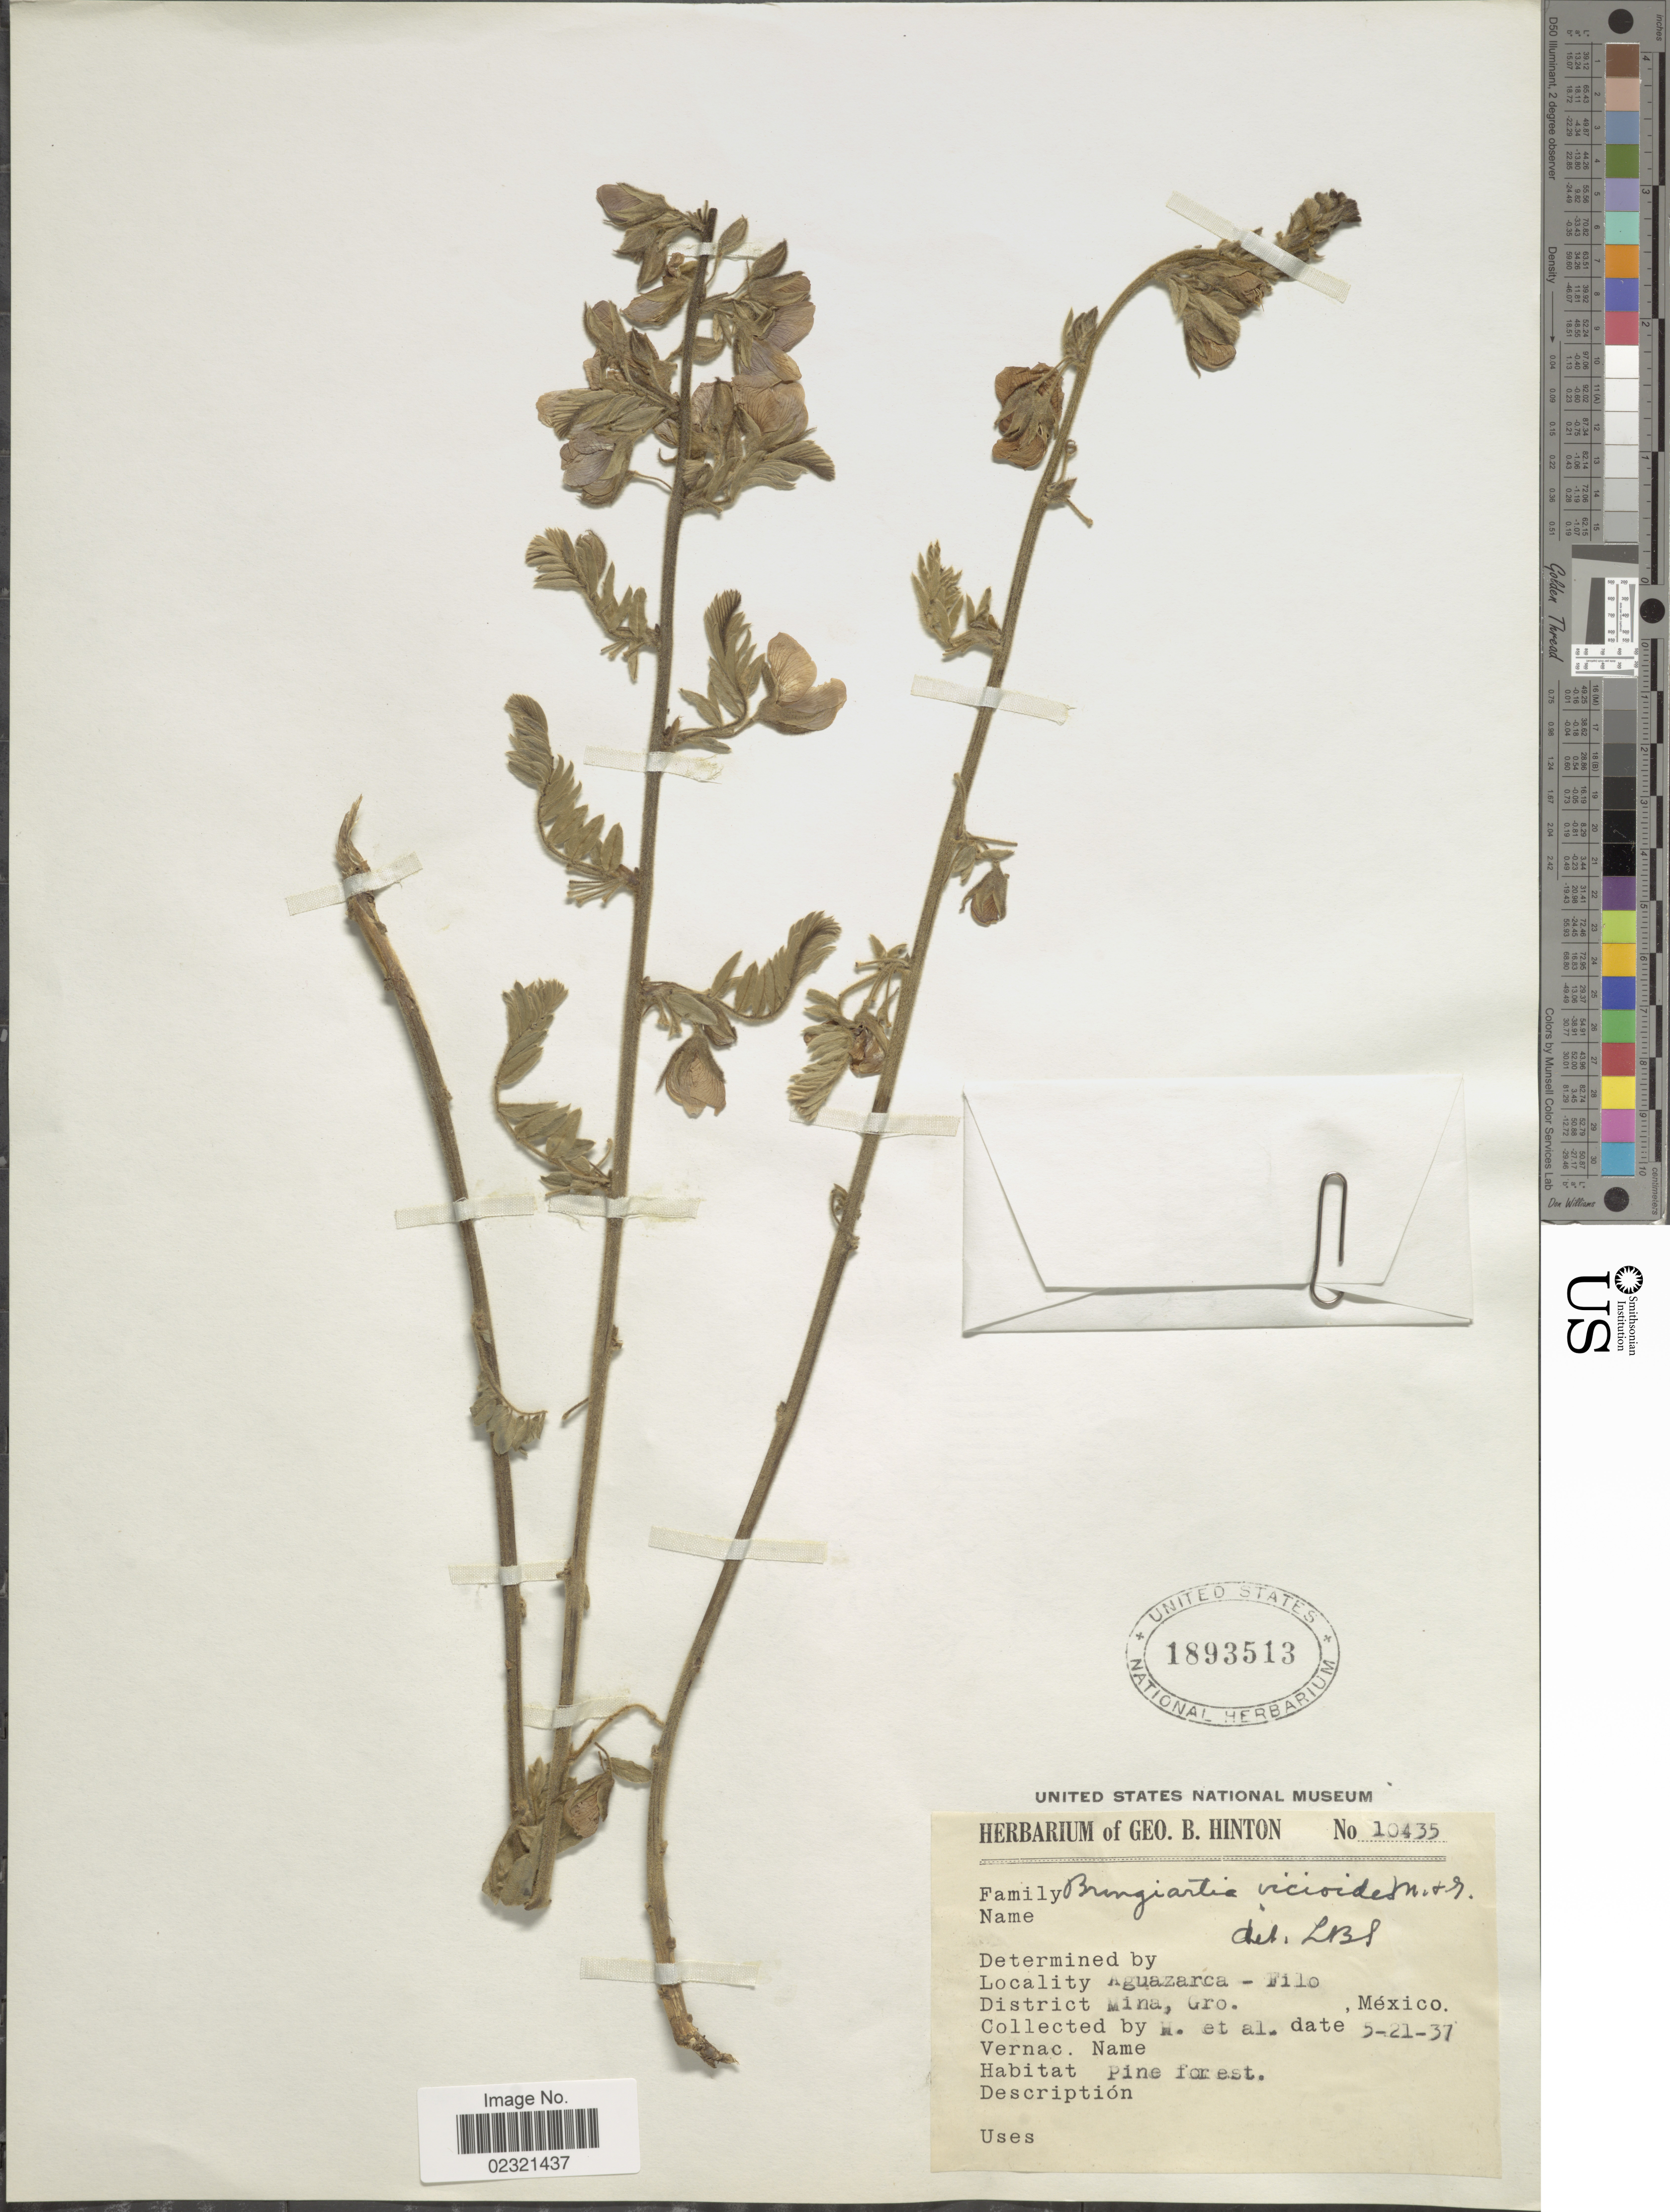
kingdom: Plantae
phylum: Tracheophyta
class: Magnoliopsida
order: Fabales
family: Fabaceae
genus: Brongniartia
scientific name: Brongniartia vicioides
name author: M. Martens & Galeotti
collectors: G. B. Hinton & et al.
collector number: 10435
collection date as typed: Transcribed d/m/y: 21/5/37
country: Mexico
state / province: Guerrero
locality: Aguazarca - Filo. Mina, Gro.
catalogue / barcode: US 1893513